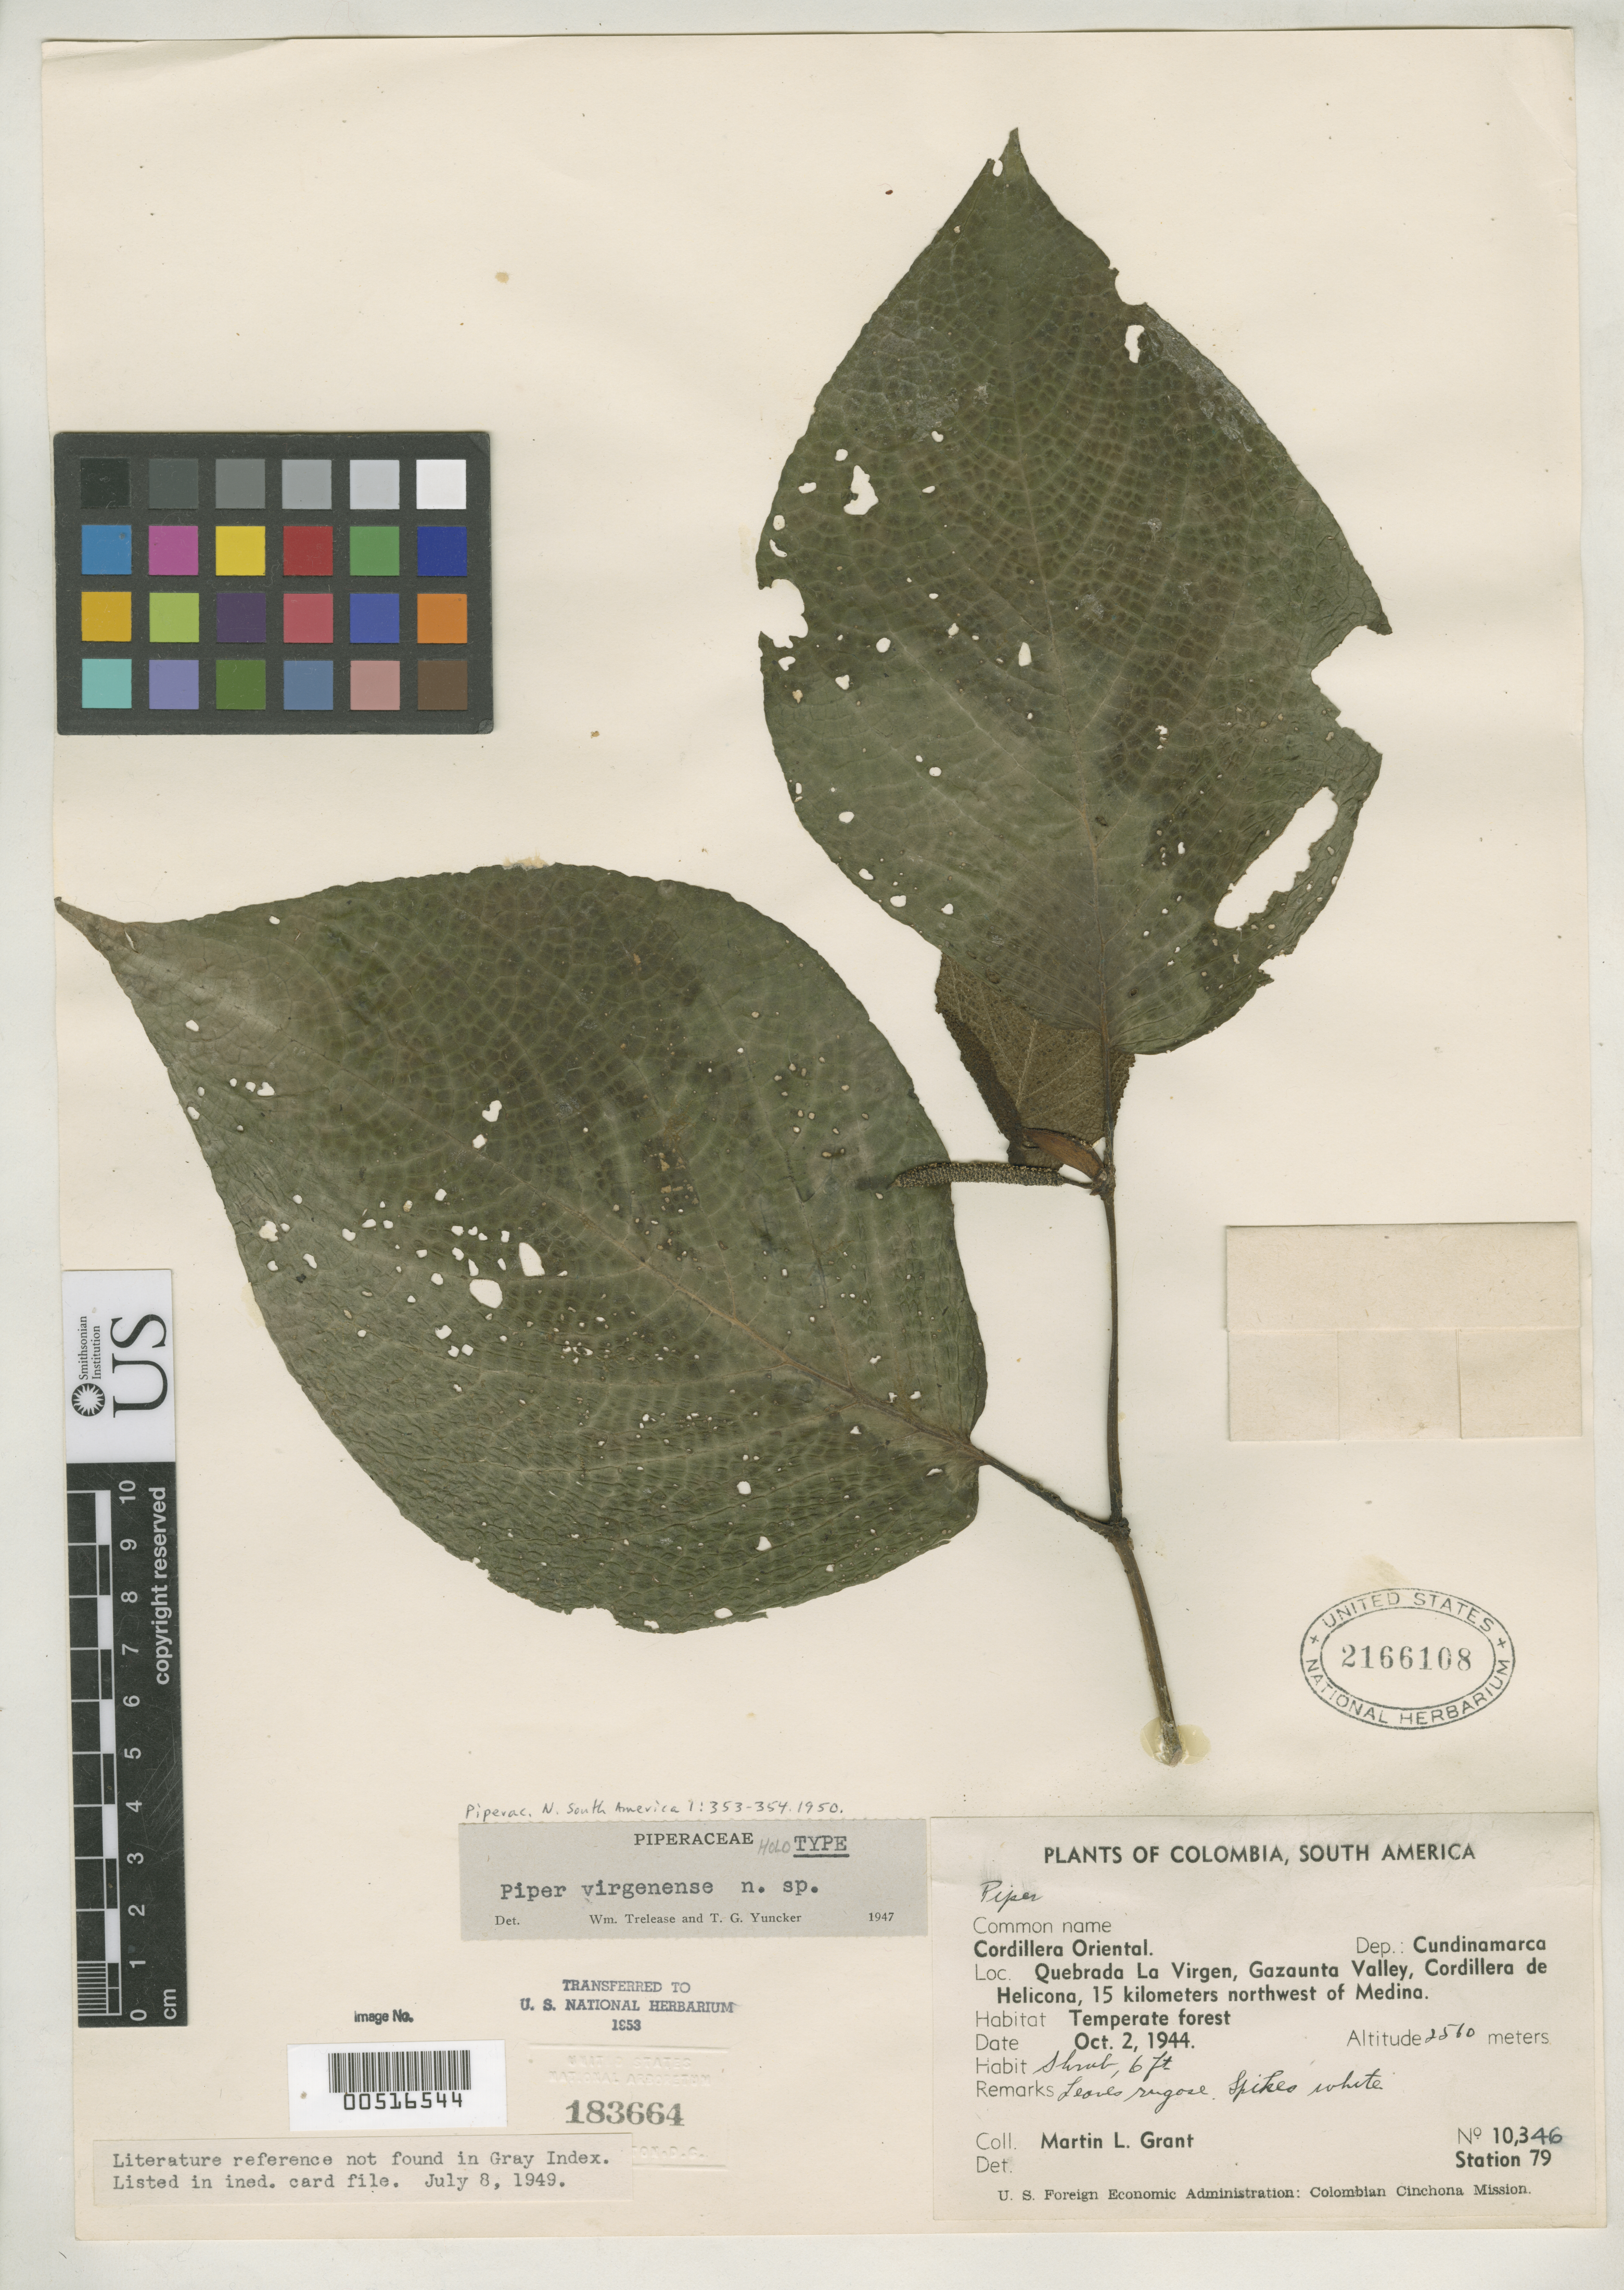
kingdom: Plantae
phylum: Tracheophyta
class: Magnoliopsida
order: Piperales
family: Piperaceae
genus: Piper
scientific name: Piper virgenense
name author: Trel. & Yunck.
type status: Holotype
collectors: M. L. Grant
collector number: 10346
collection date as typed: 02 Oct 1944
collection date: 1944-10-02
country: Colombia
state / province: Cundinamarca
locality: Cordillera Oriental, Quebrada La Virgen, Garzaunta Valley, Cordillera de Helicona, 15 km NW of Medina.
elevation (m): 2560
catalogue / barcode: US 2166108